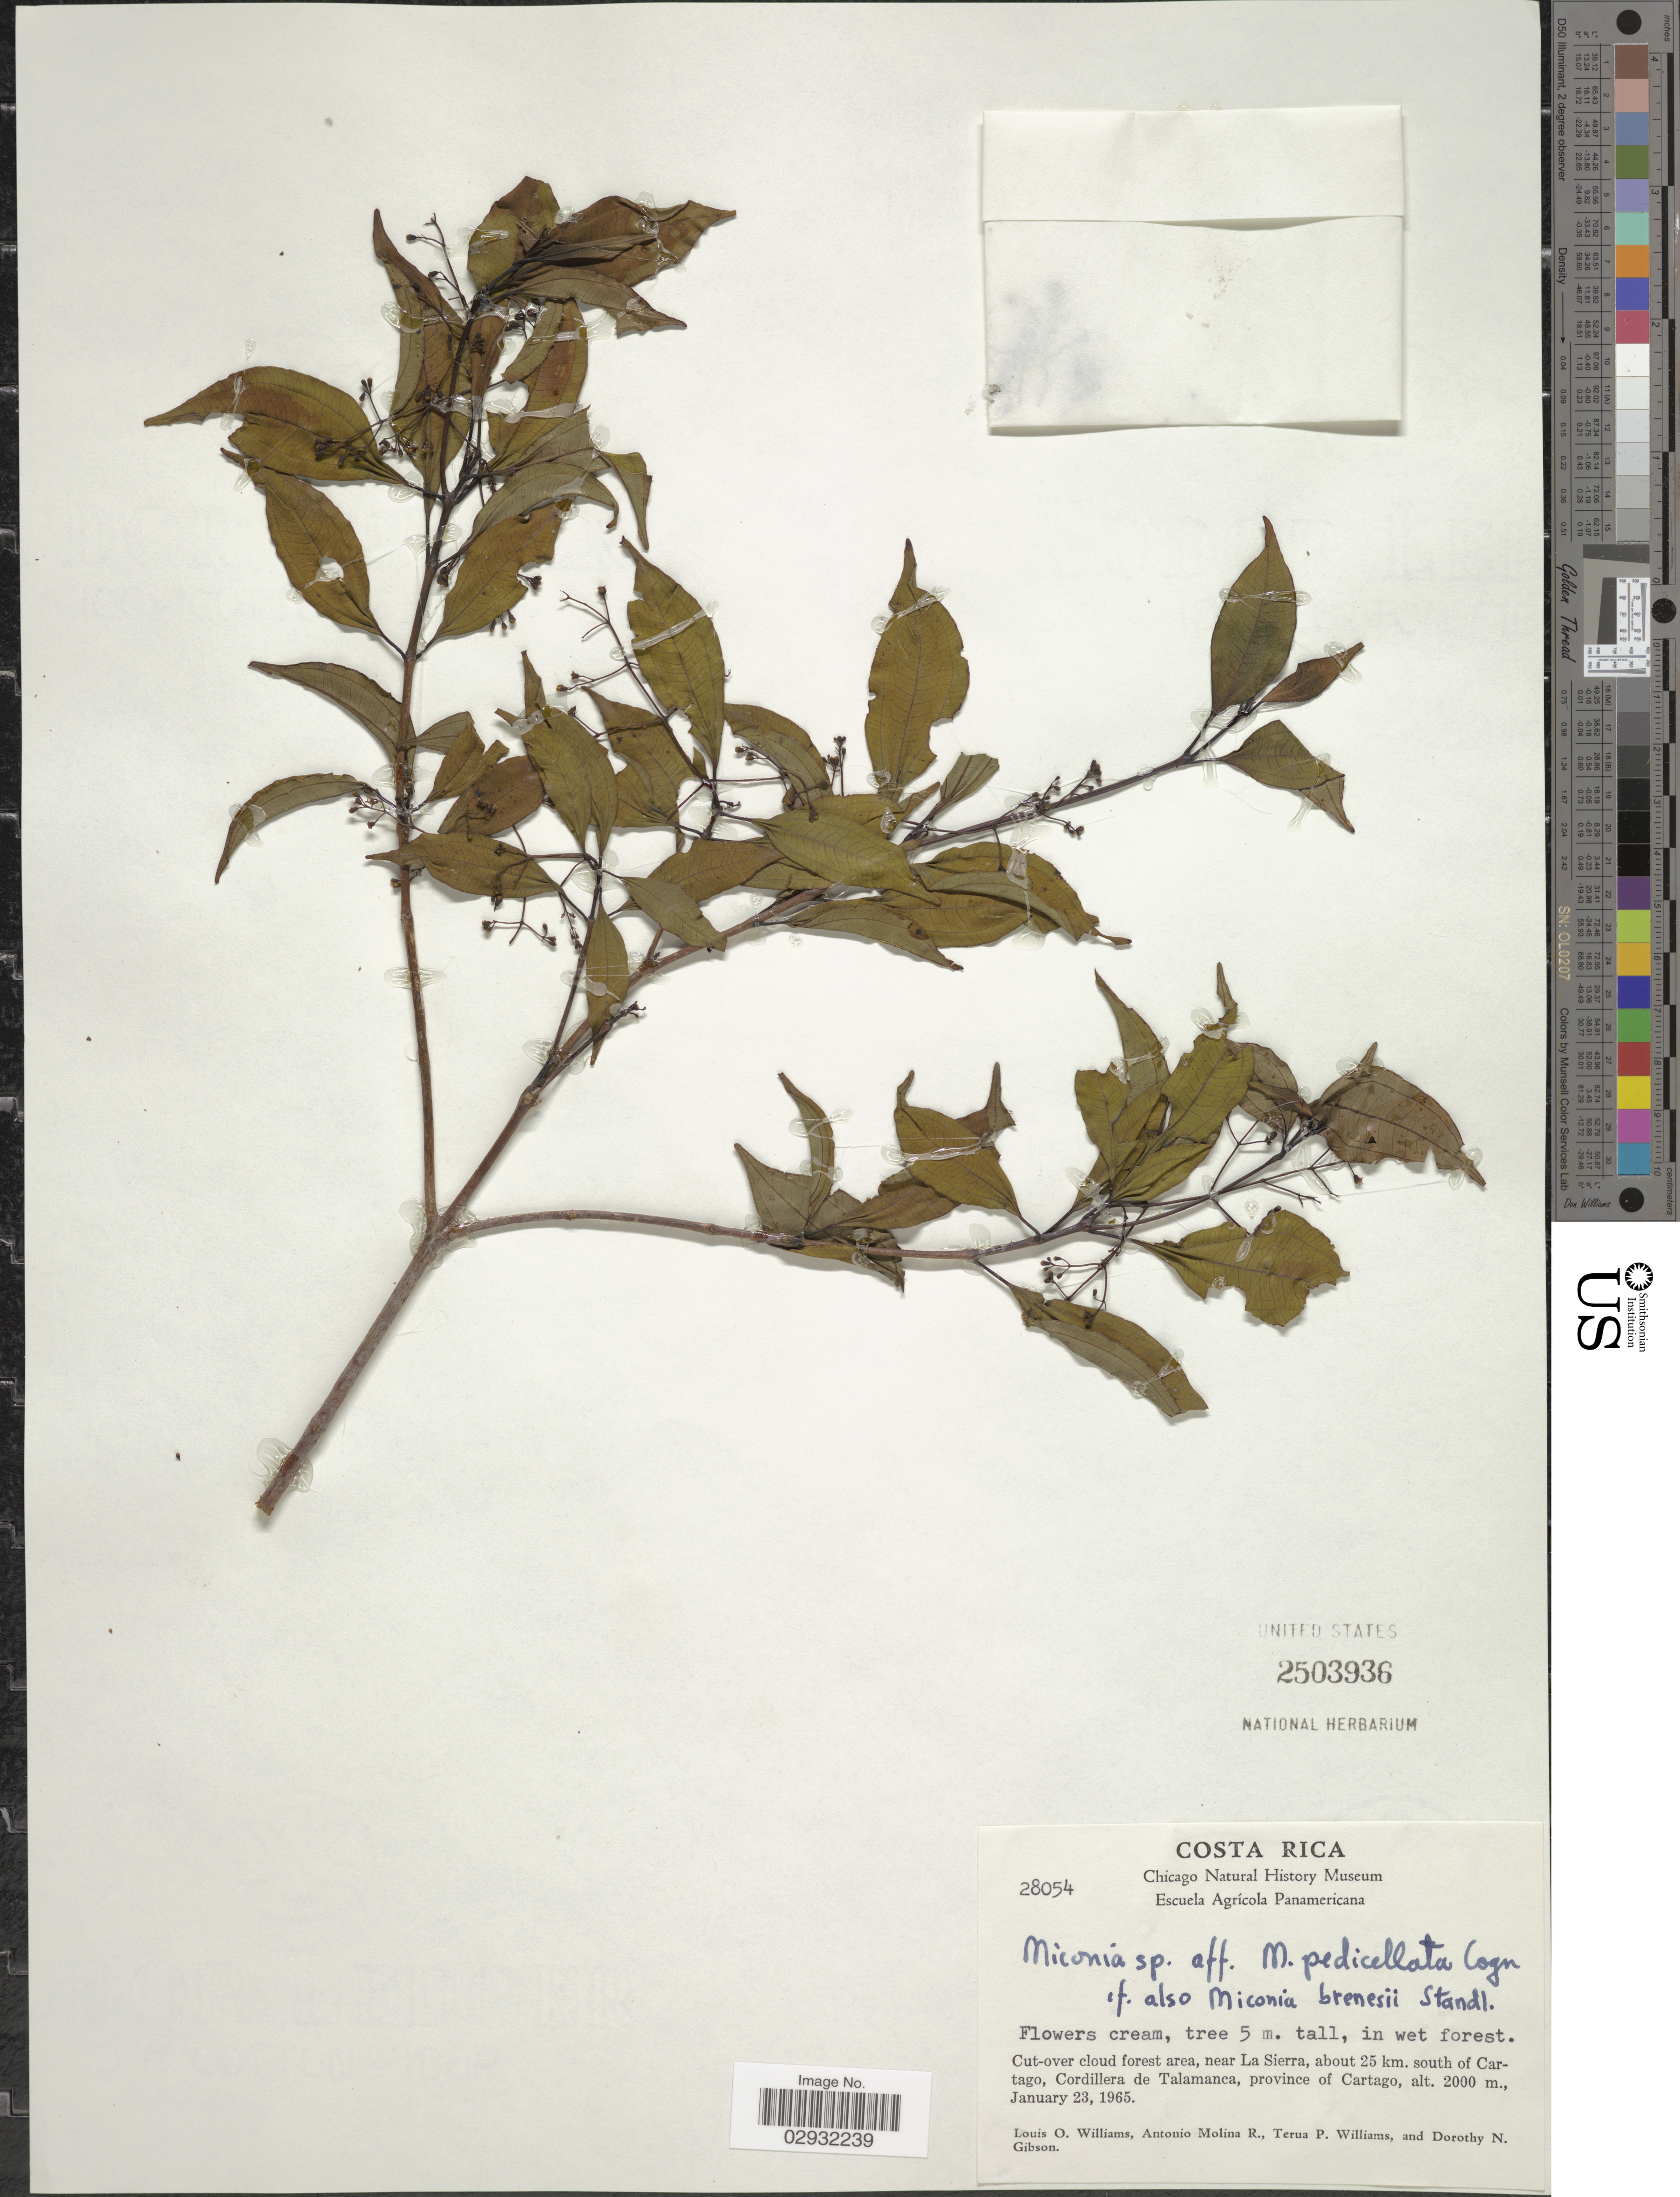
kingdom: Plantae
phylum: Tracheophyta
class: Magnoliopsida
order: Myrtales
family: Melastomataceae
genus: Miconia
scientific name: Miconia chiriquiensis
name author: Almeda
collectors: L. O. Williams, A. Molina R., T. Williams & D. N. Gibson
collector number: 28054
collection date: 1965-01-23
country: Costa Rica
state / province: Cartago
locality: Cut-over cloud forest area, near La Sierra, about 25 km. south of Cartago, Cordillera de Talamanca, province of Cartago.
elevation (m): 2000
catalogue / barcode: US 2503936